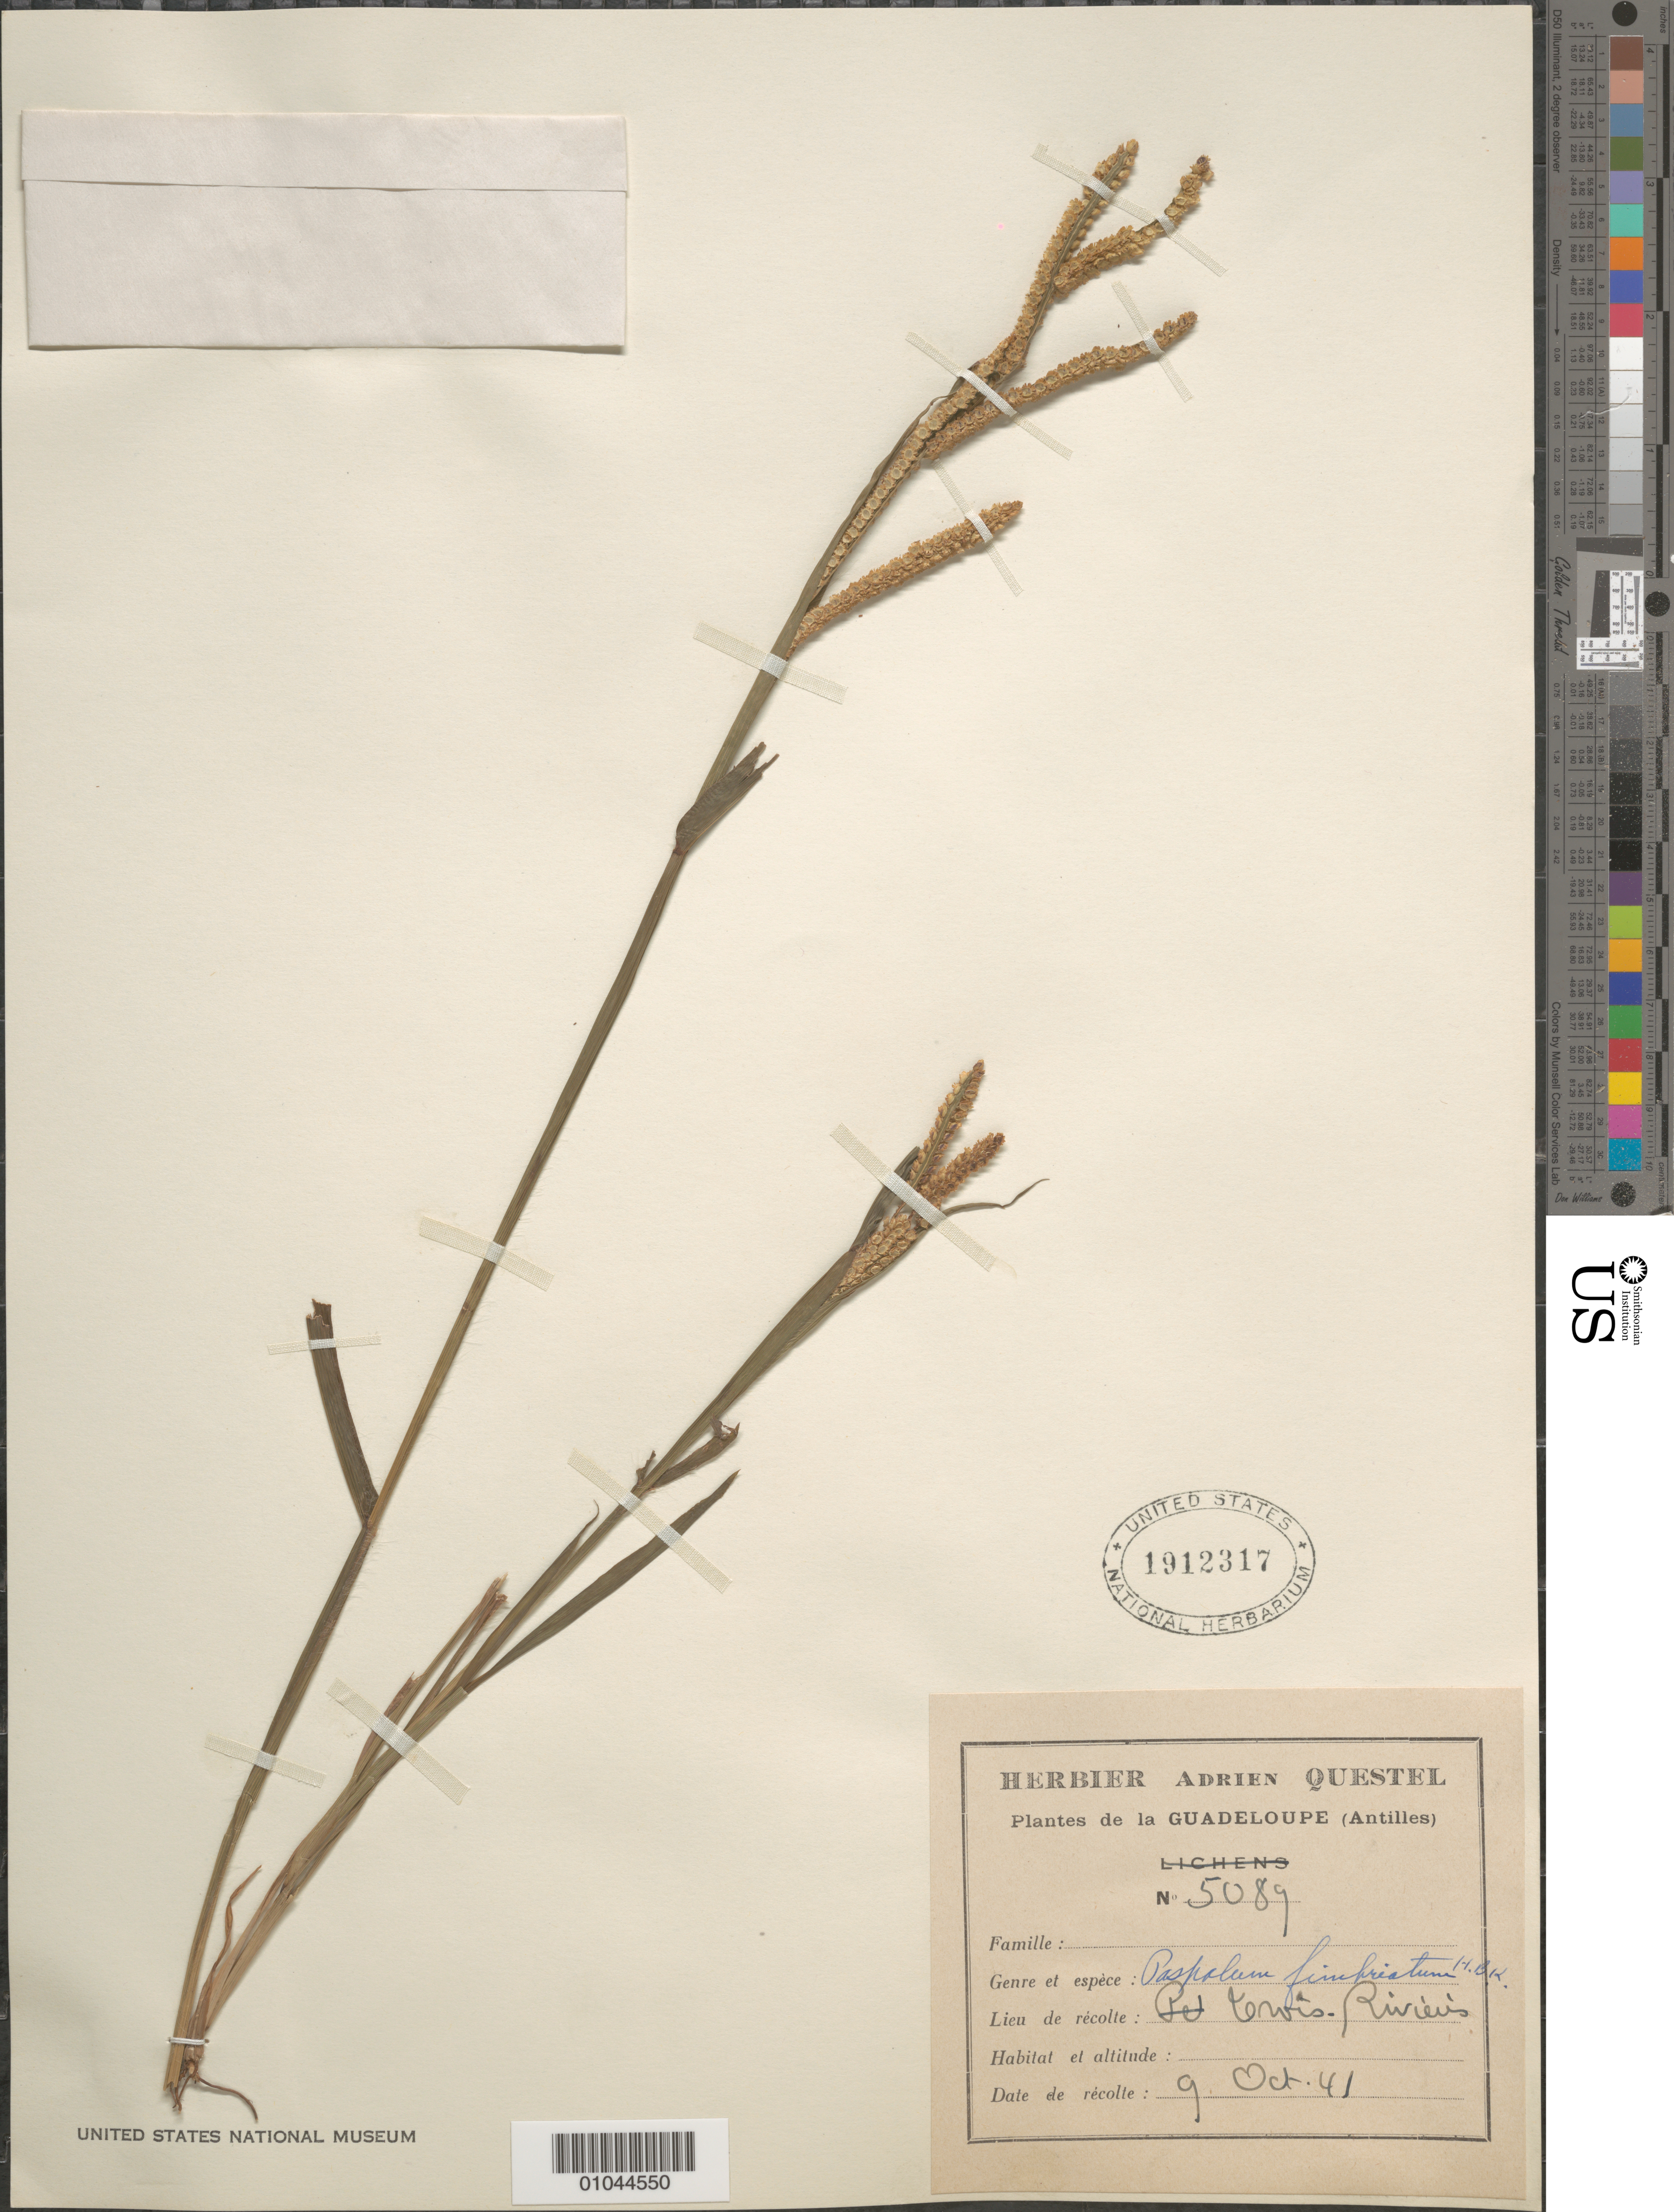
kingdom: Plantae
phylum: Tracheophyta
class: Liliopsida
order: Poales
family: Poaceae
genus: Paspalum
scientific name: Paspalum fimbriatum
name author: Kunth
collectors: A. Questel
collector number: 5089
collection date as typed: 09 Oct 1941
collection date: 1941-10-09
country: Guadeloupe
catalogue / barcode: US 1912317